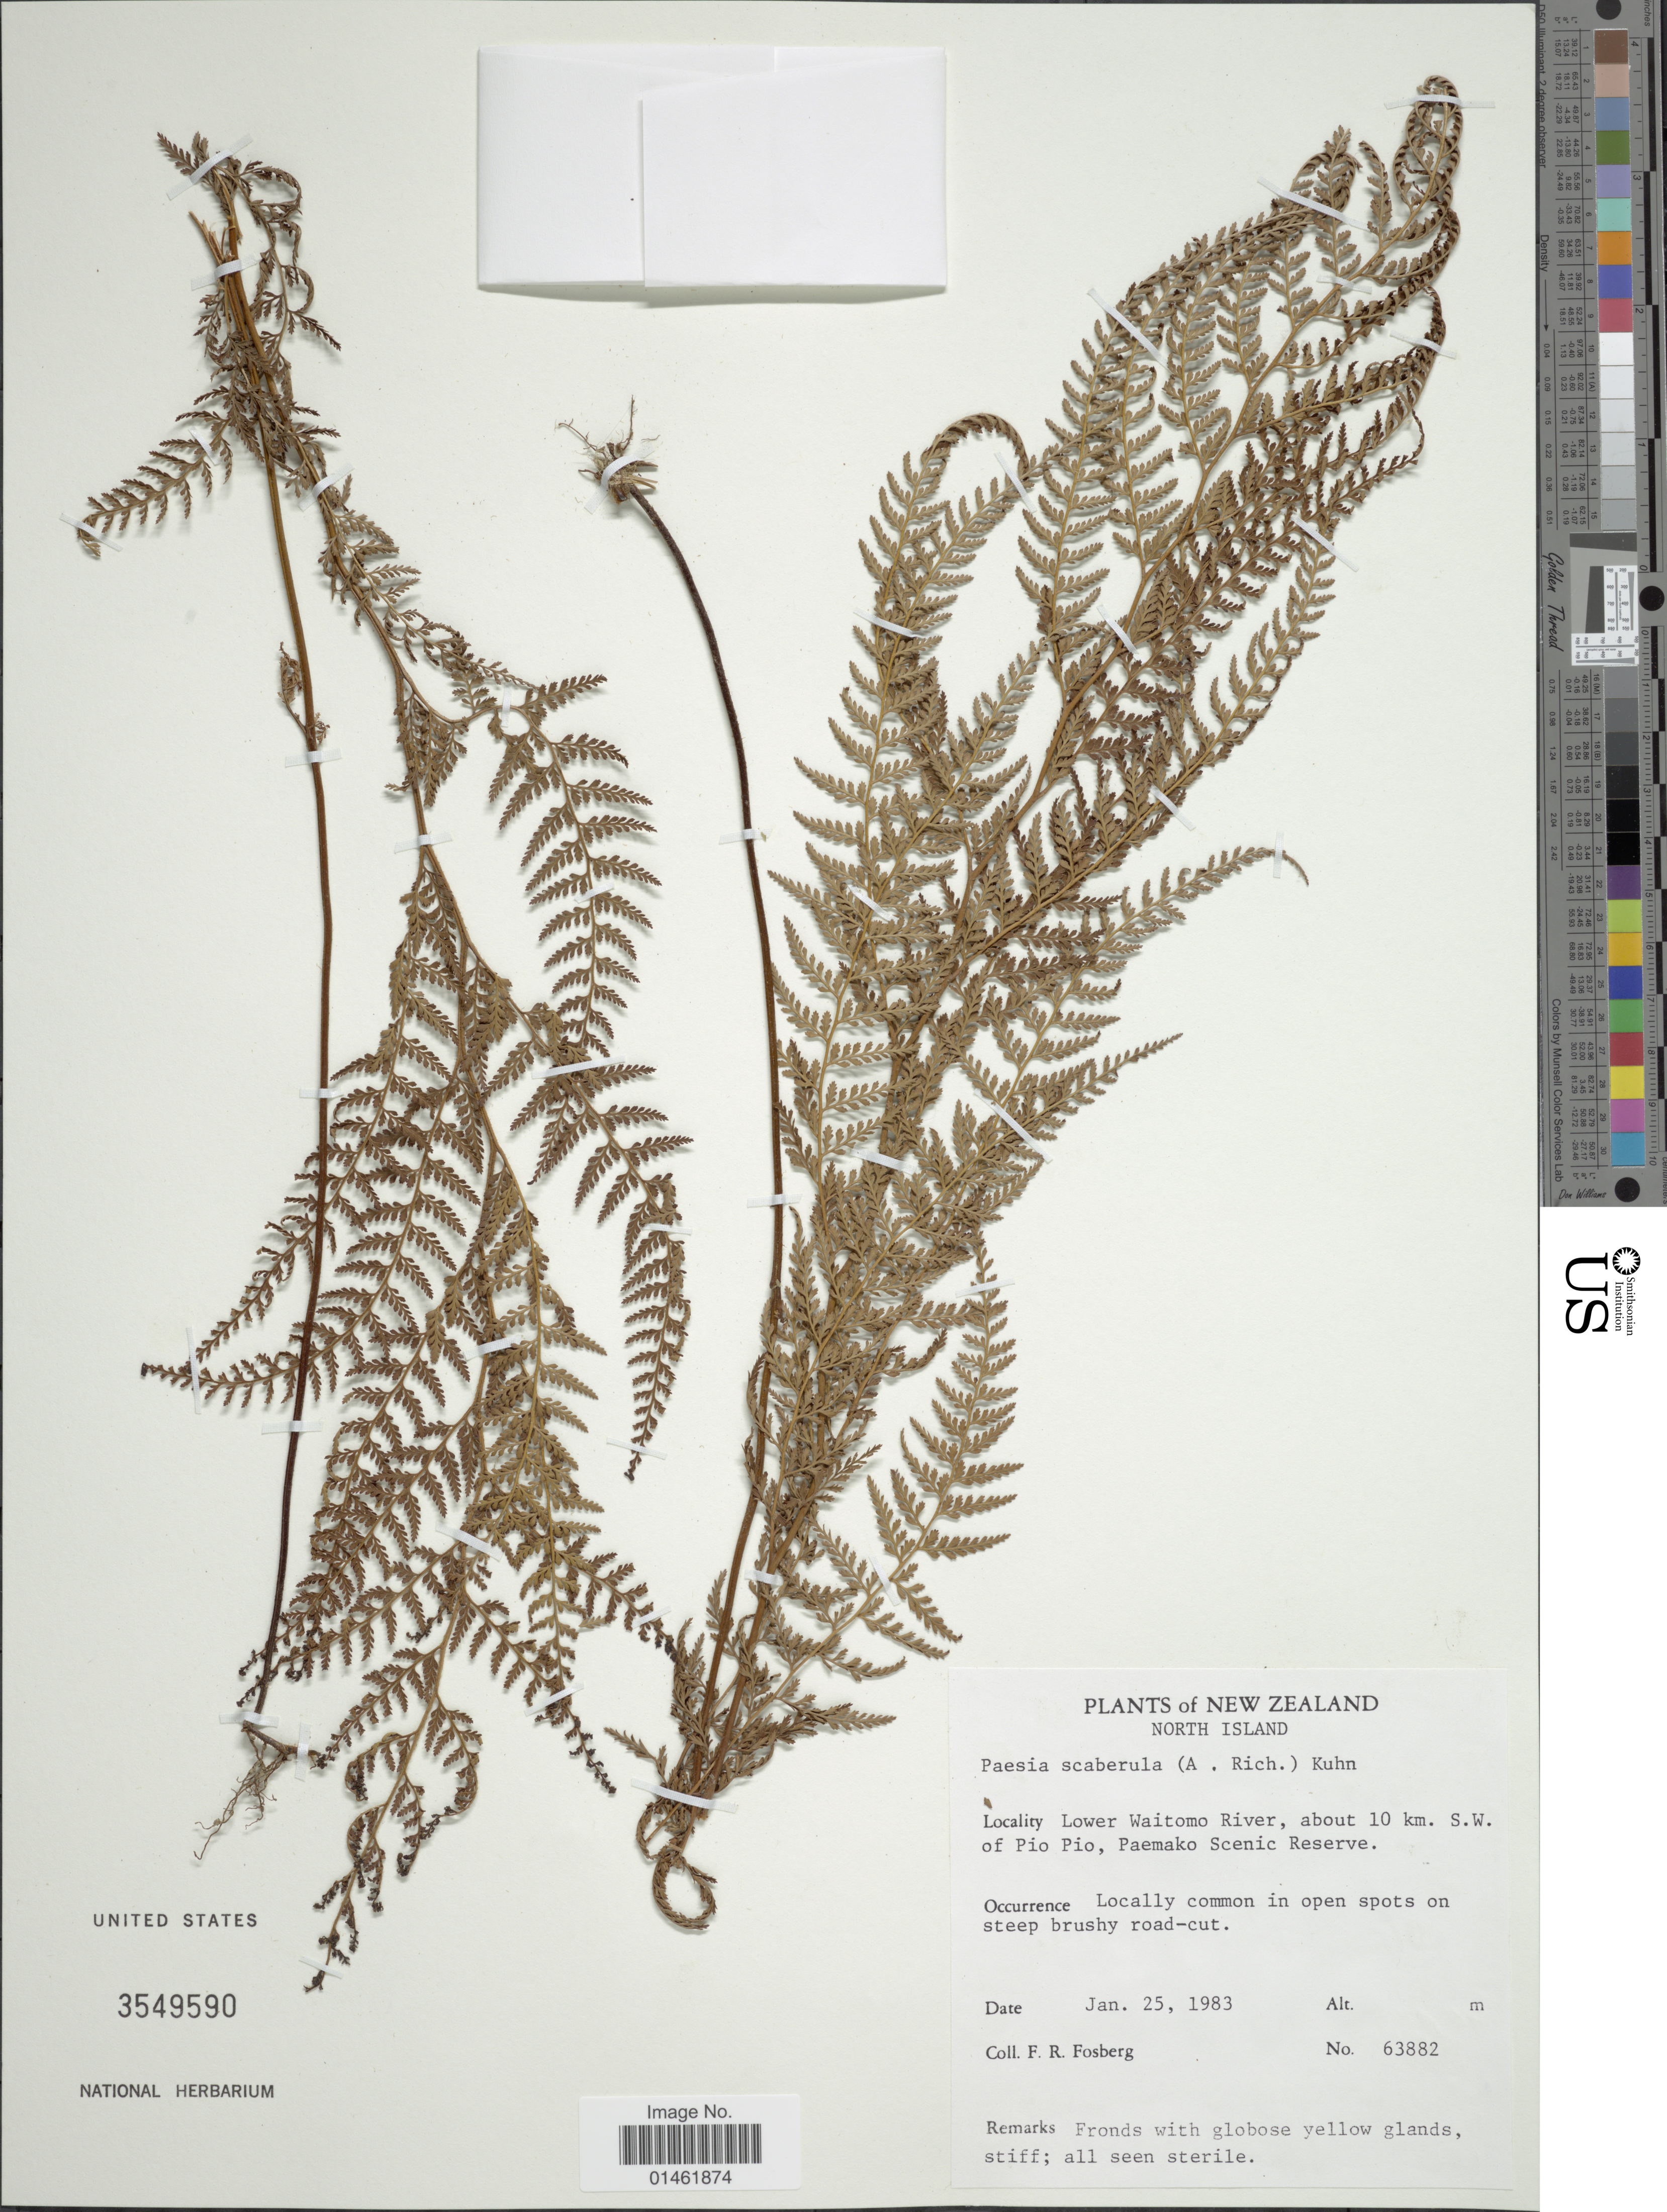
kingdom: Plantae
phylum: Tracheophyta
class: Polypodiopsida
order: Polypodiales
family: Dennstaedtiaceae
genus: Paesia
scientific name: Paesia scaberula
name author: Kuhn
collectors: F. R. Fosberg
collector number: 63882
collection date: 1983-01-25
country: New Zealand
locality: New Zealand, North Island, Lower Waitomo River, about 10km S.W. of Pio Pio, Paemoko Scenic Reserve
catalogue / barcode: US 3549590